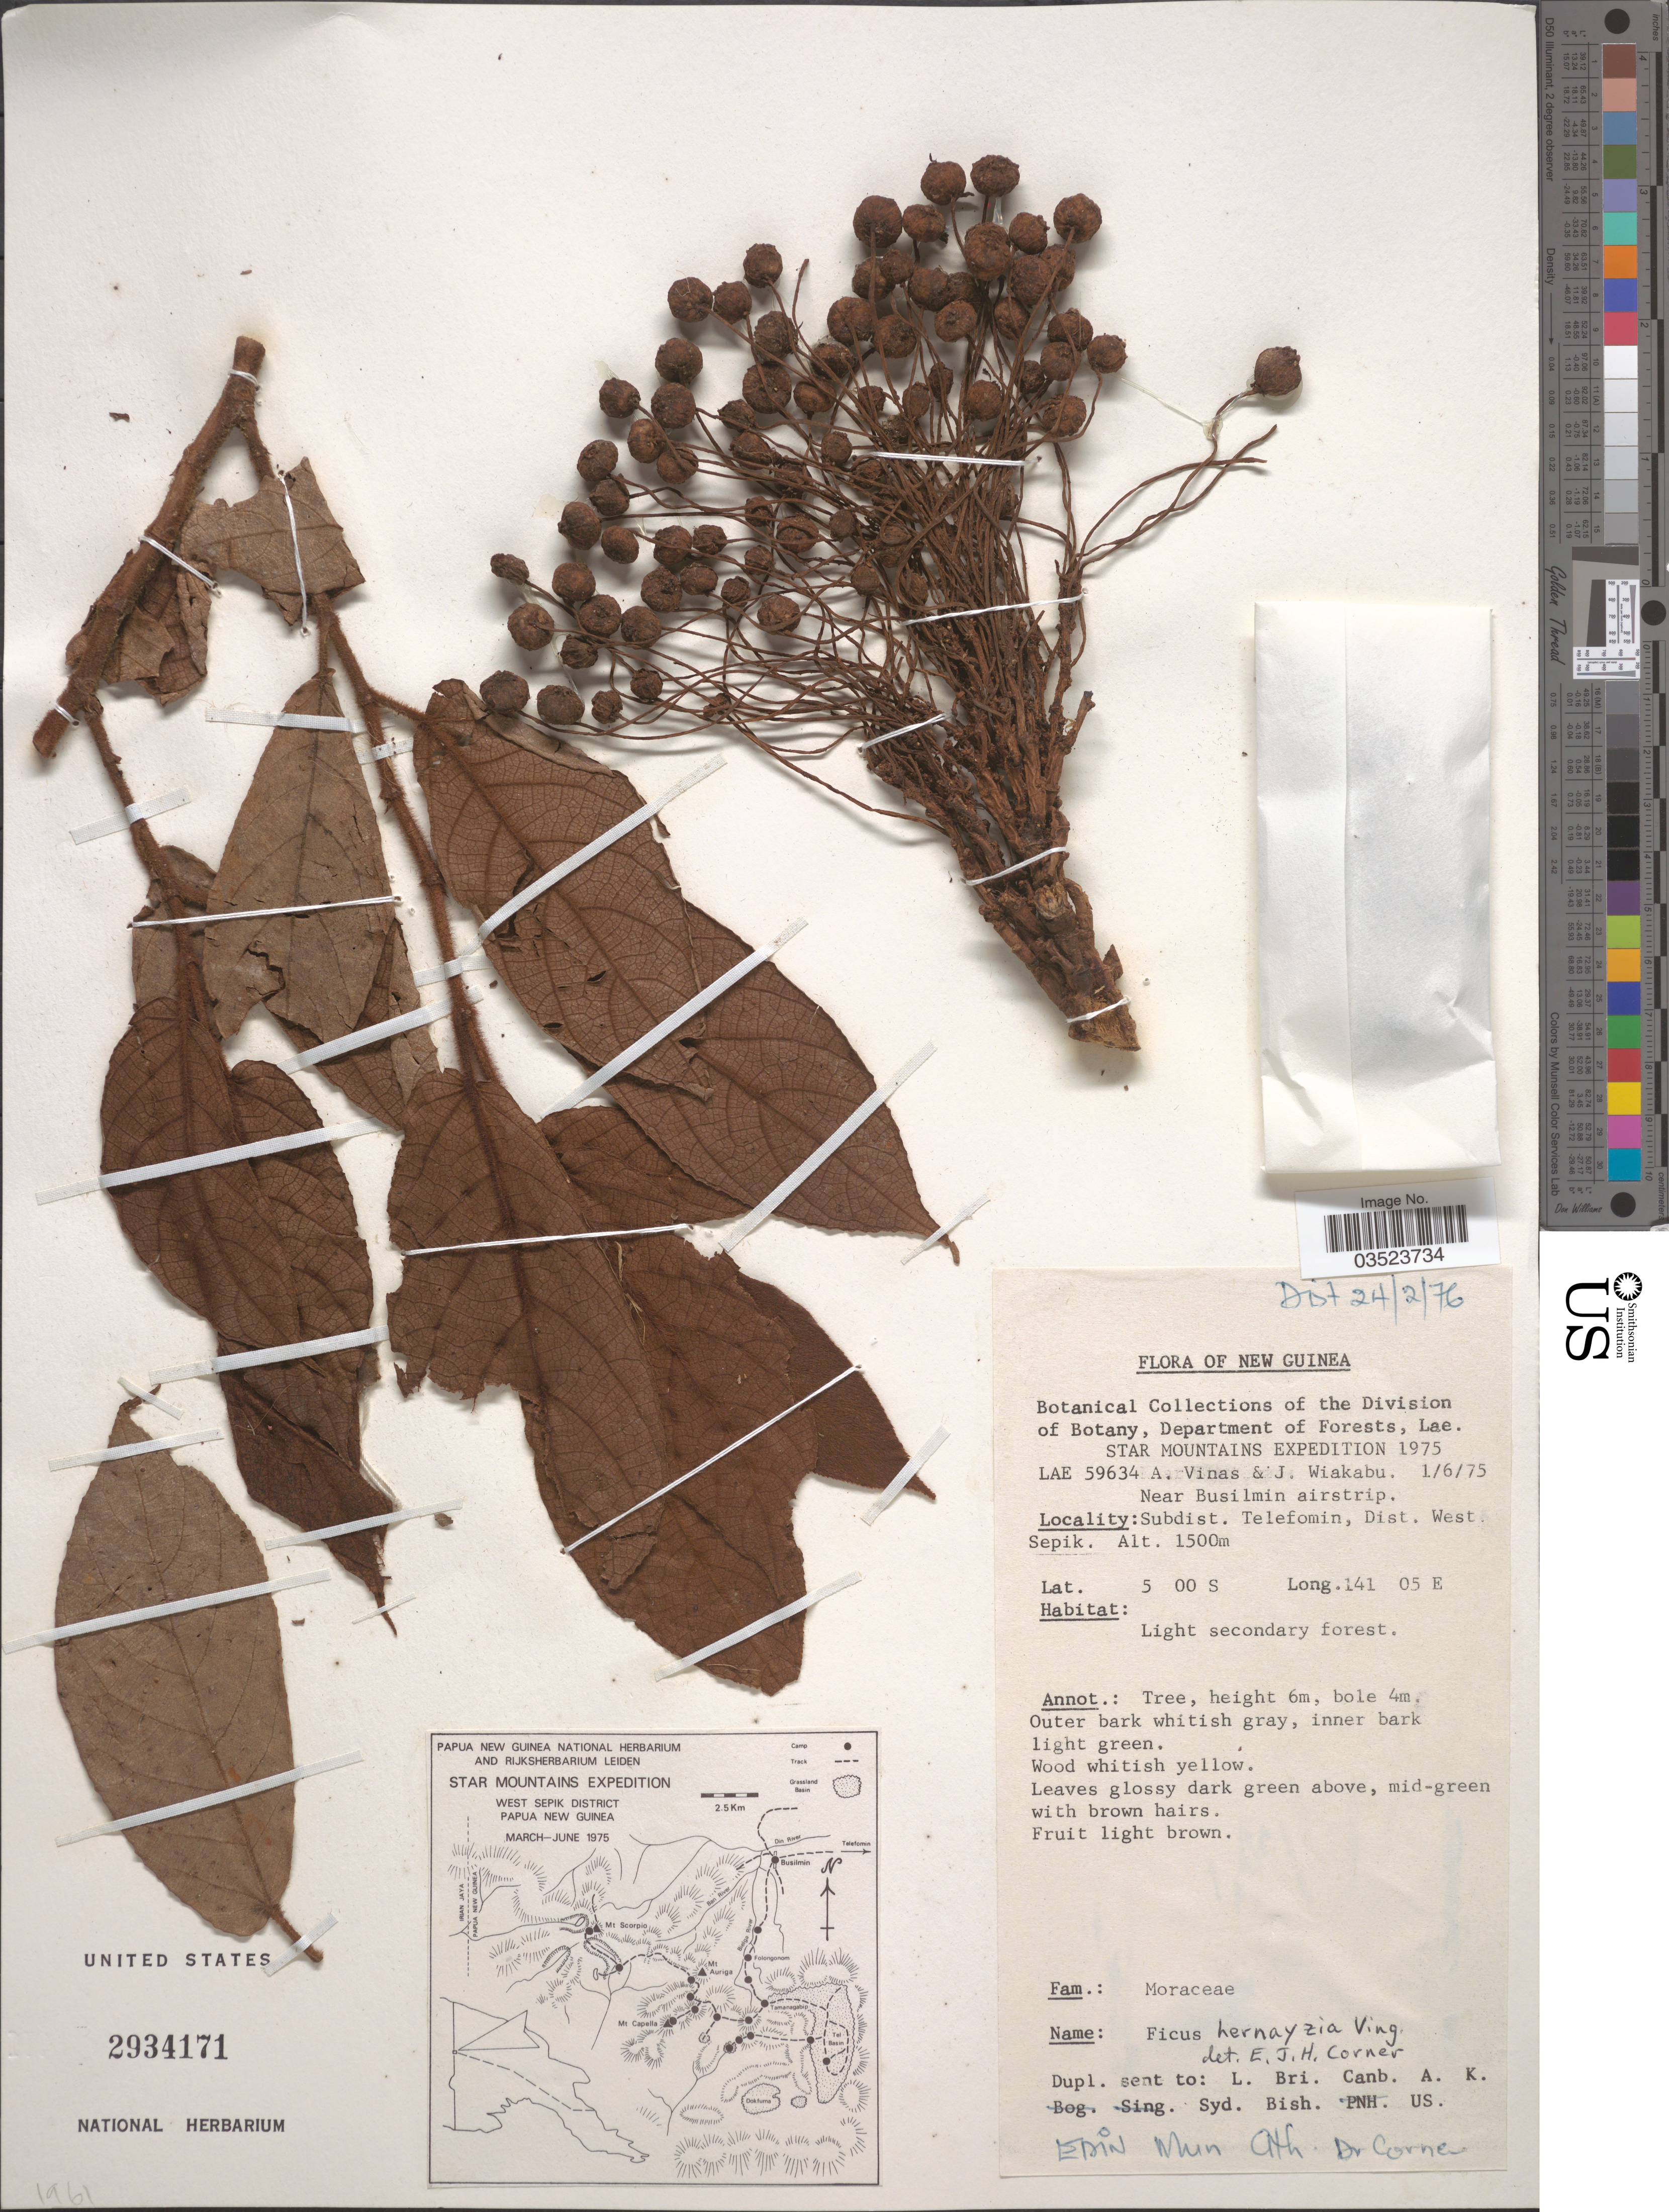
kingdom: Plantae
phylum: Tracheophyta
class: Magnoliopsida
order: Rosales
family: Moraceae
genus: Ficus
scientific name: Ficus bernaysii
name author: King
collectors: A. Vinas & J. Wiakabu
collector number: LAE59634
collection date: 1975-06-01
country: Papua New Guinea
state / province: Sandaun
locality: New Guinea. Star Mountains. Near Busilmin airstrip. Subdist. Telefomin, Dist. West Sepik.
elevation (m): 1500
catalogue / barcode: US 2934171